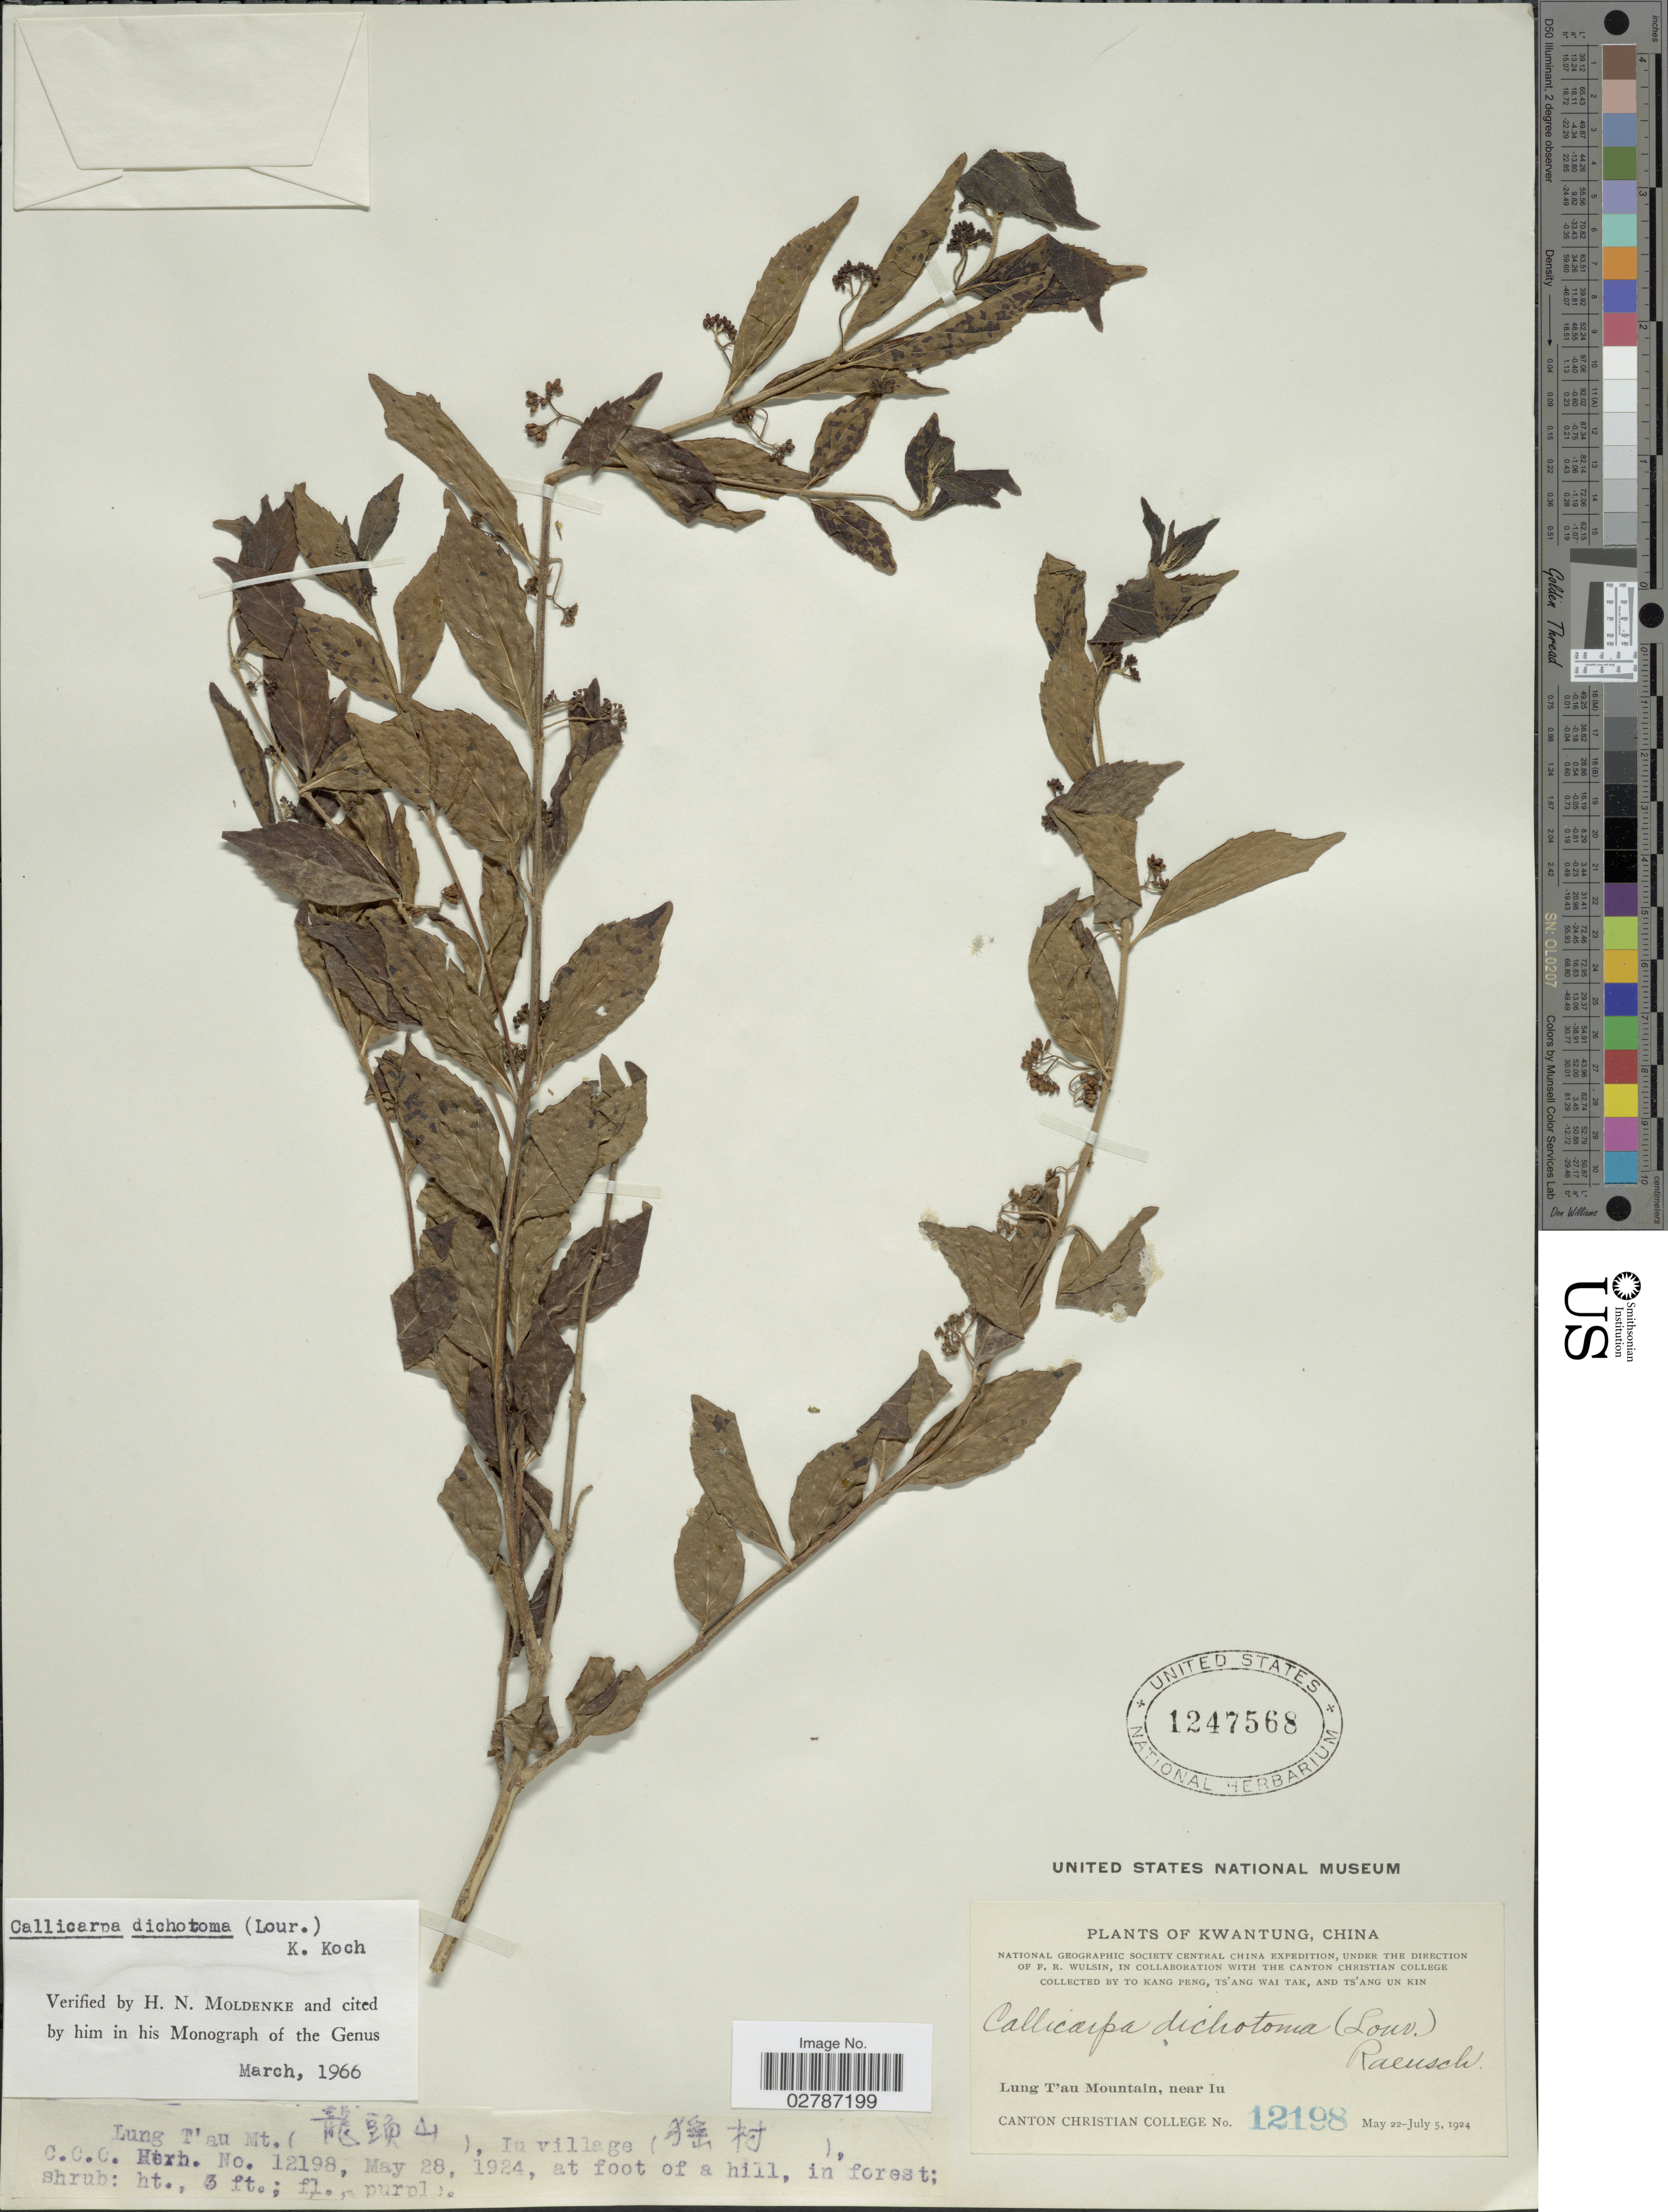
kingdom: Plantae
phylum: Tracheophyta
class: Magnoliopsida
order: Lamiales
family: Lamiaceae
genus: Callicarpa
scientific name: Callicarpa dichotoma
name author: (Lour.) K. Koch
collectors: Canton Christian College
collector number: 12198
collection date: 1924-05-28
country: China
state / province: Guangdong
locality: Kwangtung. Lung T'au Mountain, near Iu village.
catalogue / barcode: US 1247568